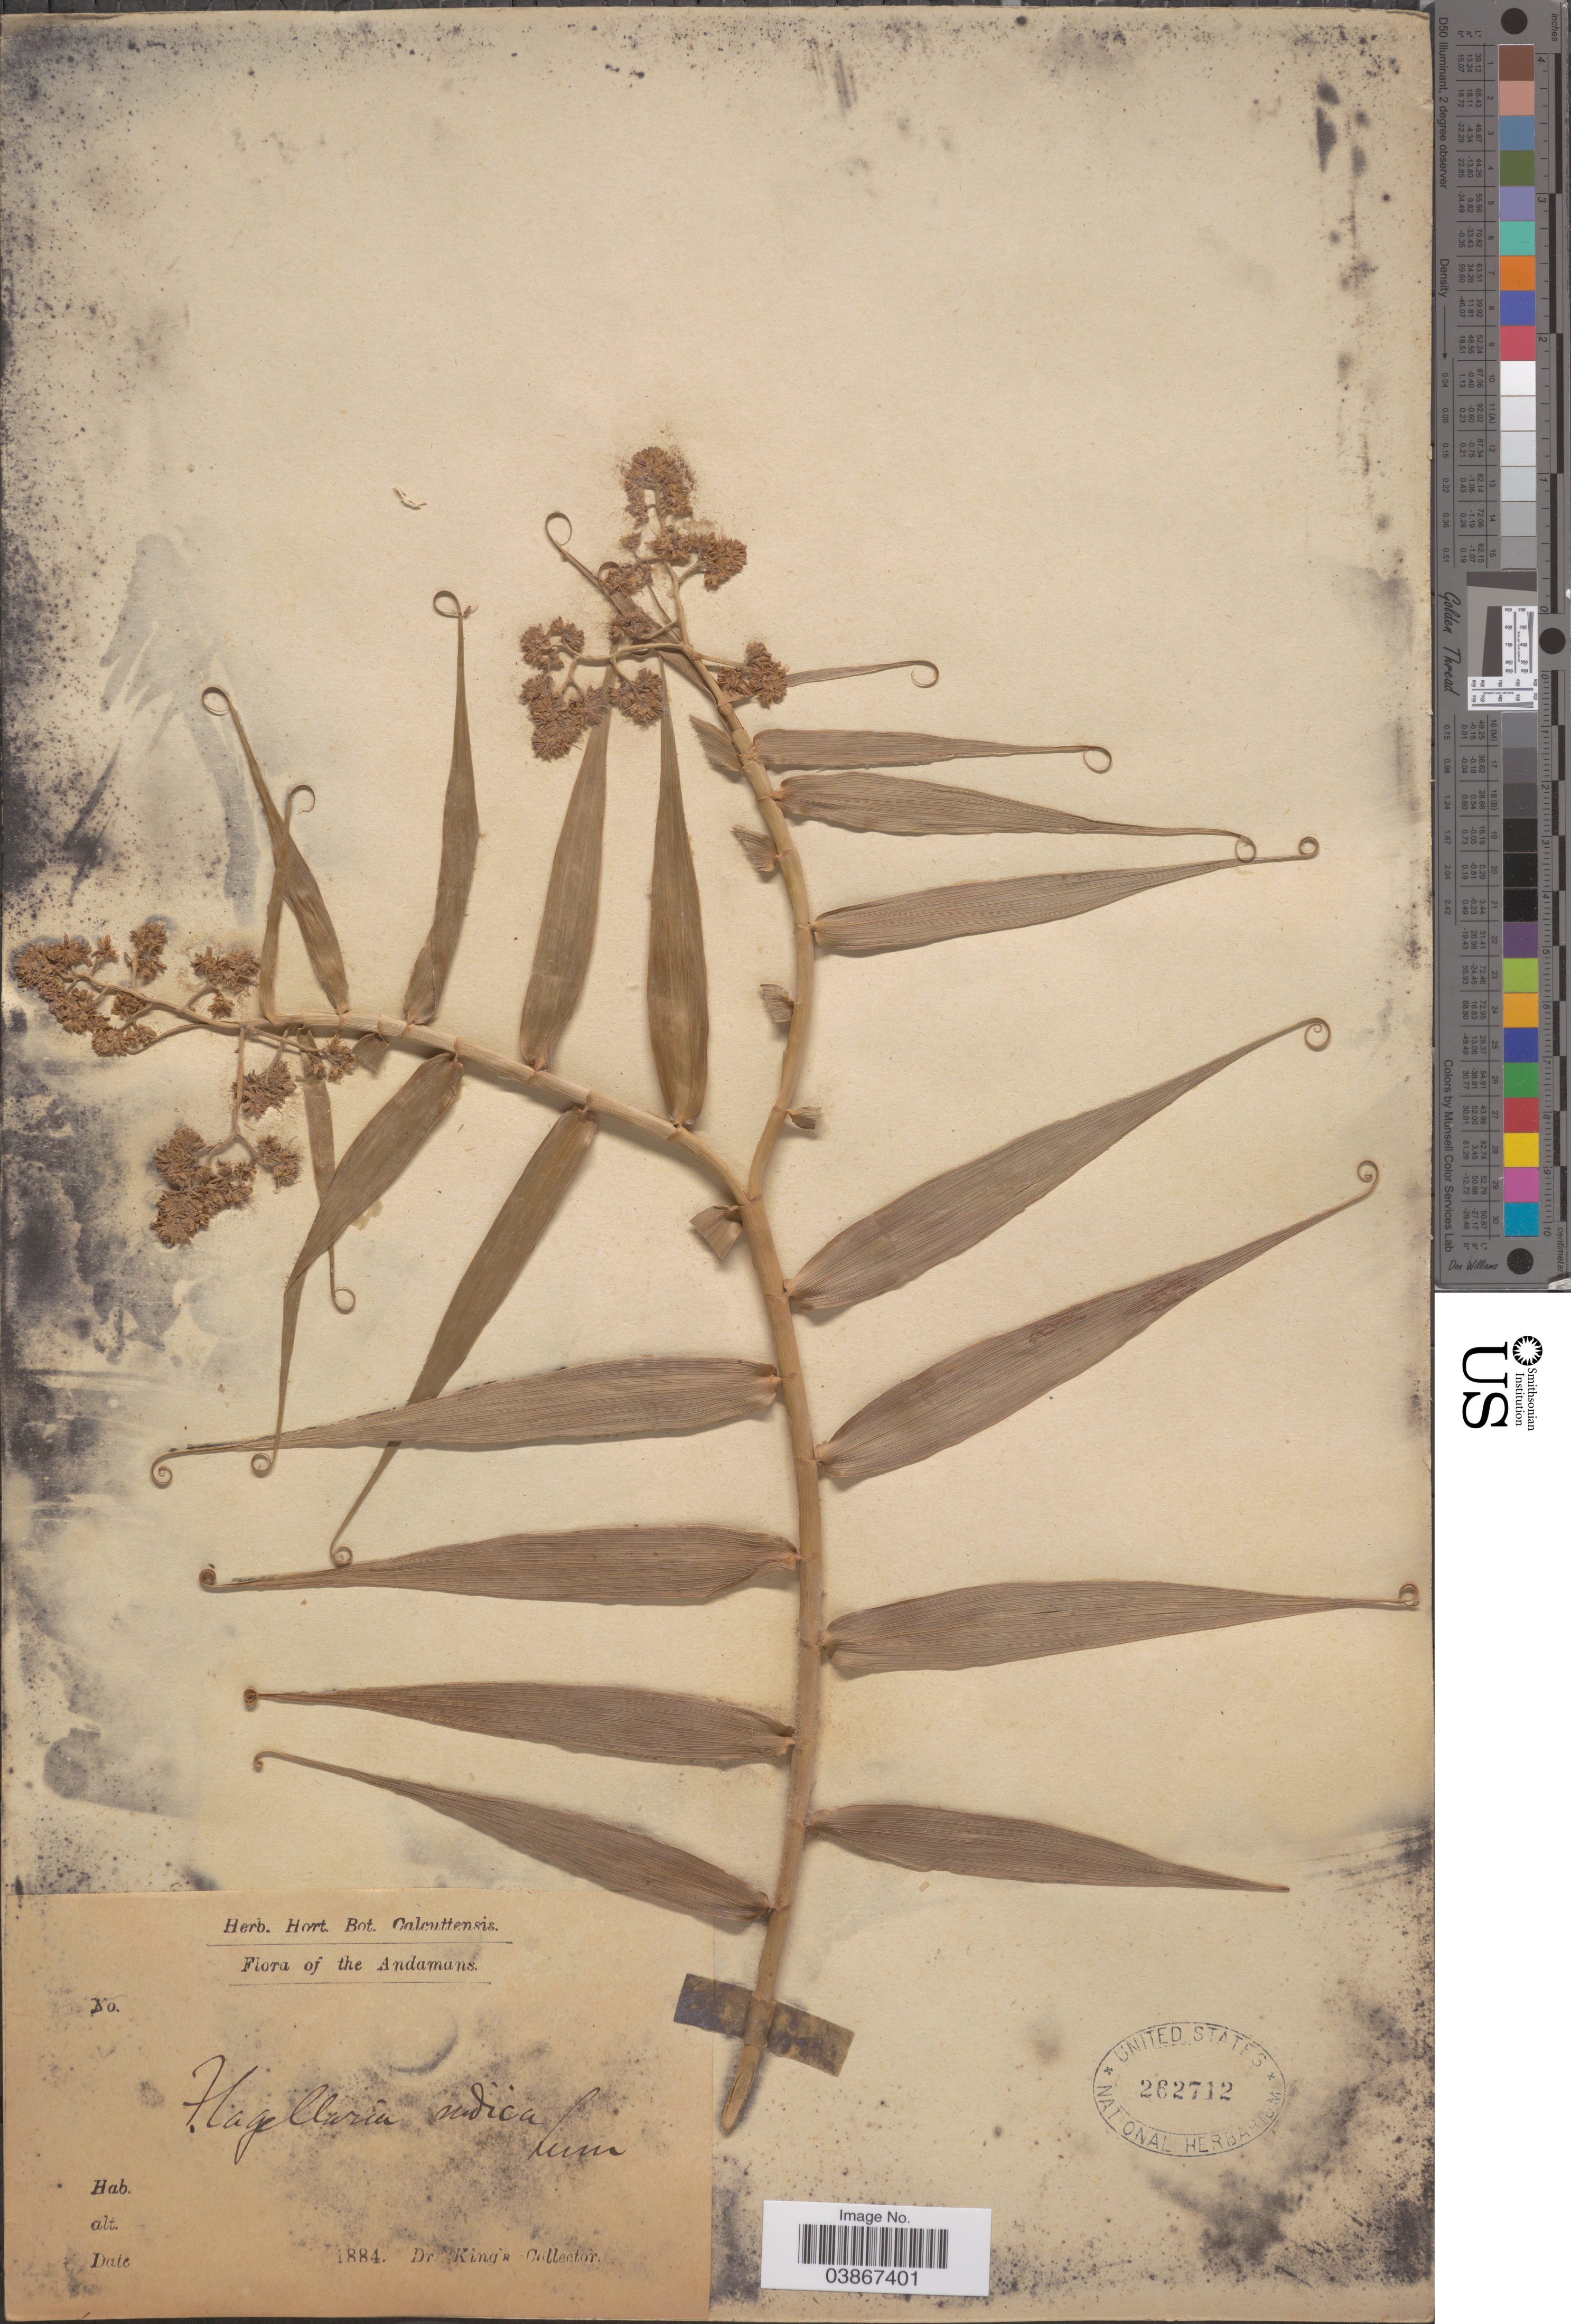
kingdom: Plantae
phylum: Tracheophyta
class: Liliopsida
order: Poales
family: Flagellariaceae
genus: Flagellaria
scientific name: Flagellaria indica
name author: L.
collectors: Dr. King's collector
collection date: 1884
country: India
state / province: Andaman and Nicobar Islands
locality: Andamans.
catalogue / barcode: US 262712